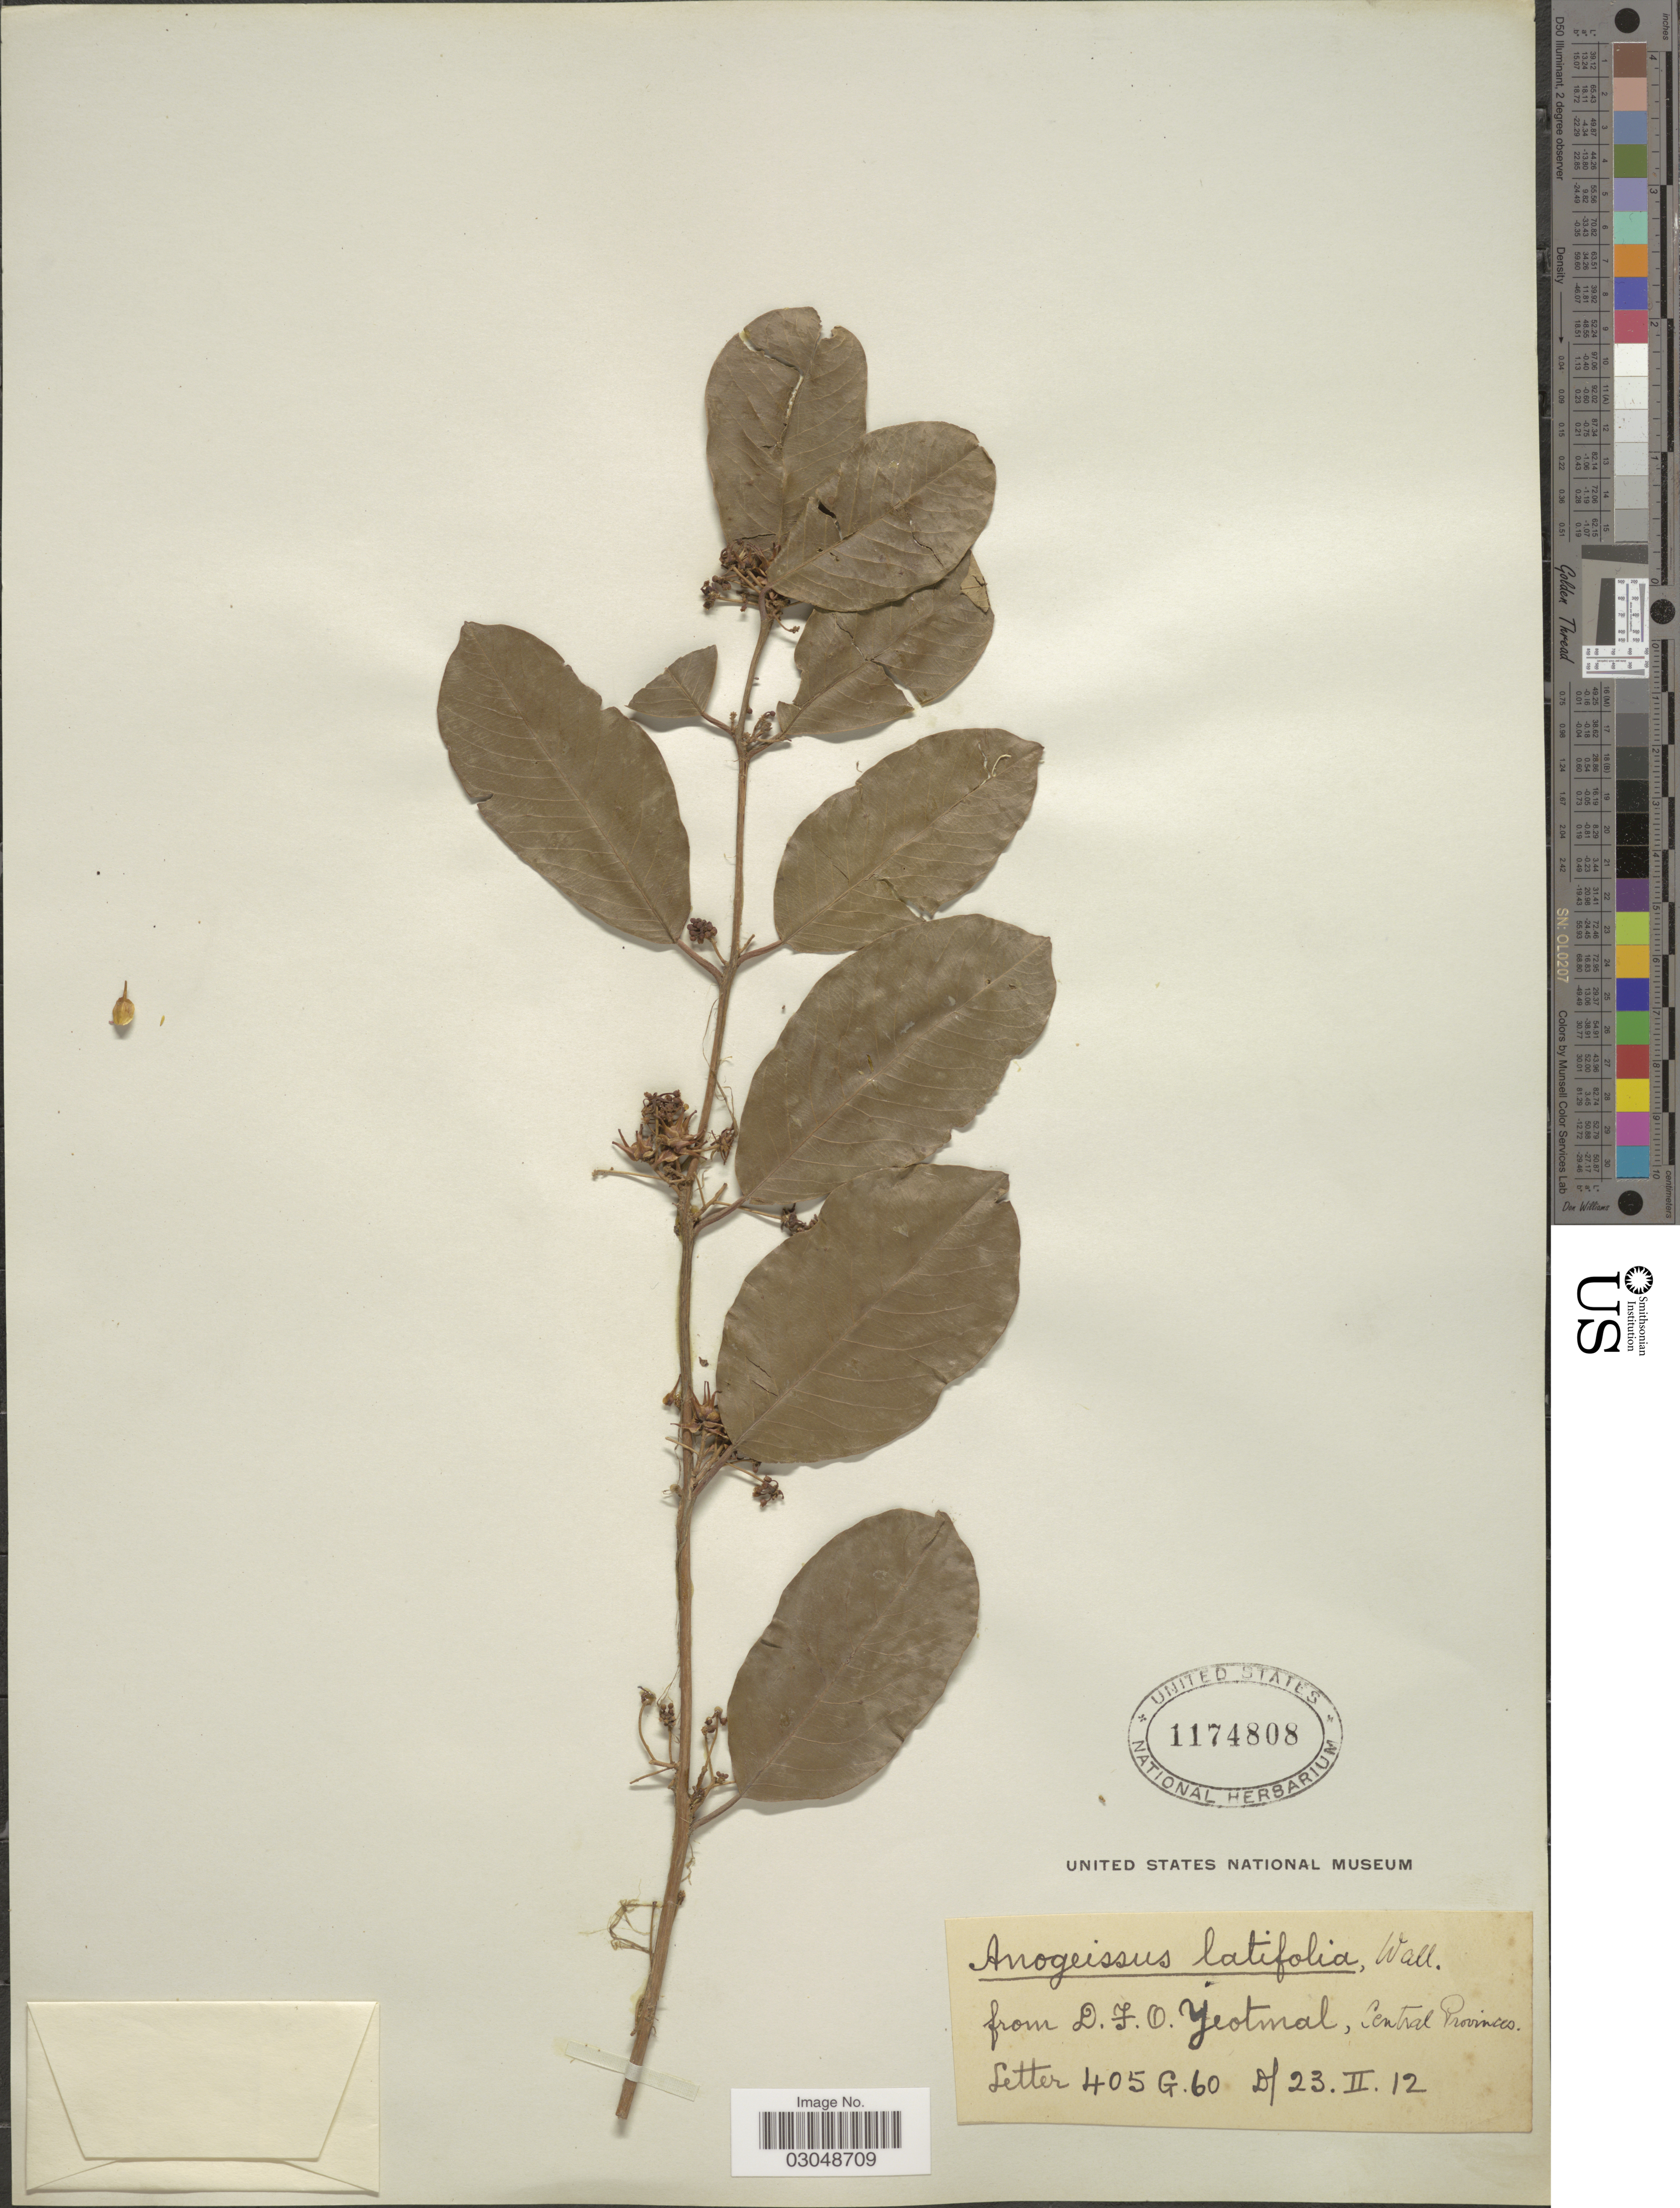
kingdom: Plantae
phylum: Tracheophyta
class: Magnoliopsida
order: Myrtales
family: Combretaceae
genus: Anogeissus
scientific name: Anogeissus latifolia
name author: (Roxb. ex DC.) Wall. ex Guill. & Perr.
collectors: Letter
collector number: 405G60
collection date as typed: Transcribed d/m/y: 23/2/12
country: India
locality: Central Provinces.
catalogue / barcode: US 1174808